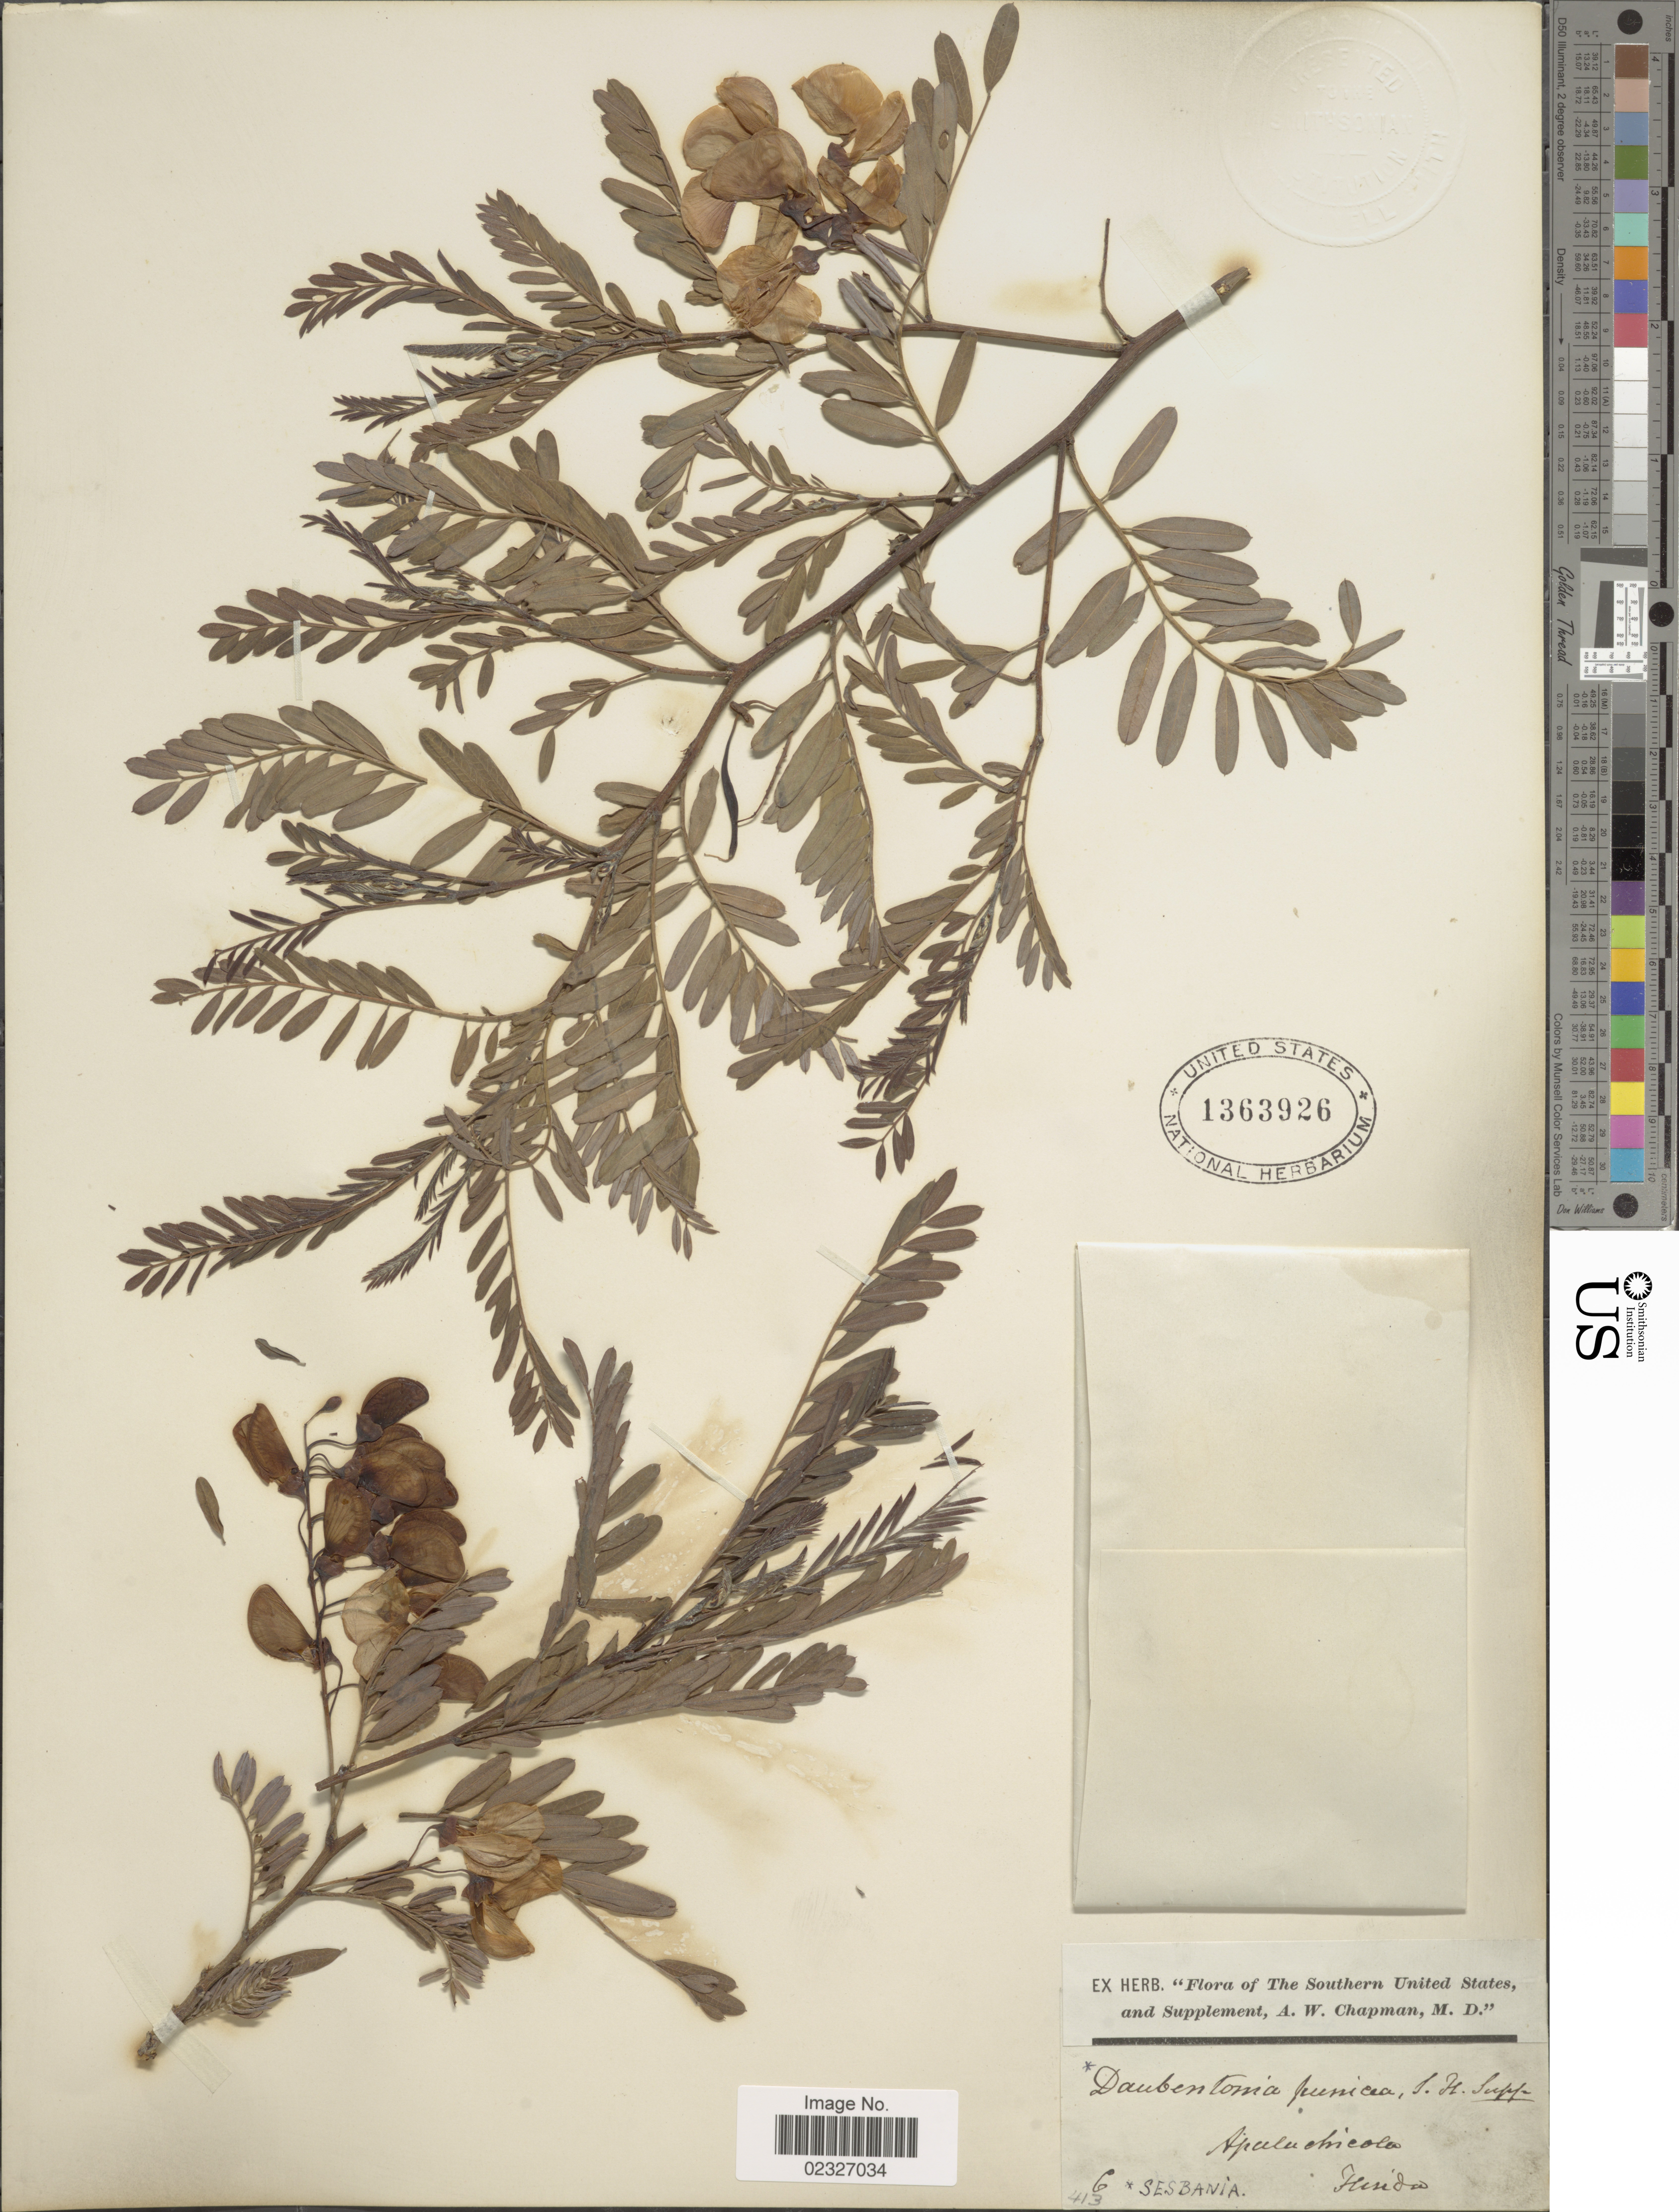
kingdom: Plantae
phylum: Tracheophyta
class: Magnoliopsida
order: Fabales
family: Fabaceae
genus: Sesbania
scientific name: Sesbania punicea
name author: (Cav.) Benth.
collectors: ex herb. A.W. Chapman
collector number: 6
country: United States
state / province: Florida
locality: Apalachicola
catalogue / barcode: US 1363926